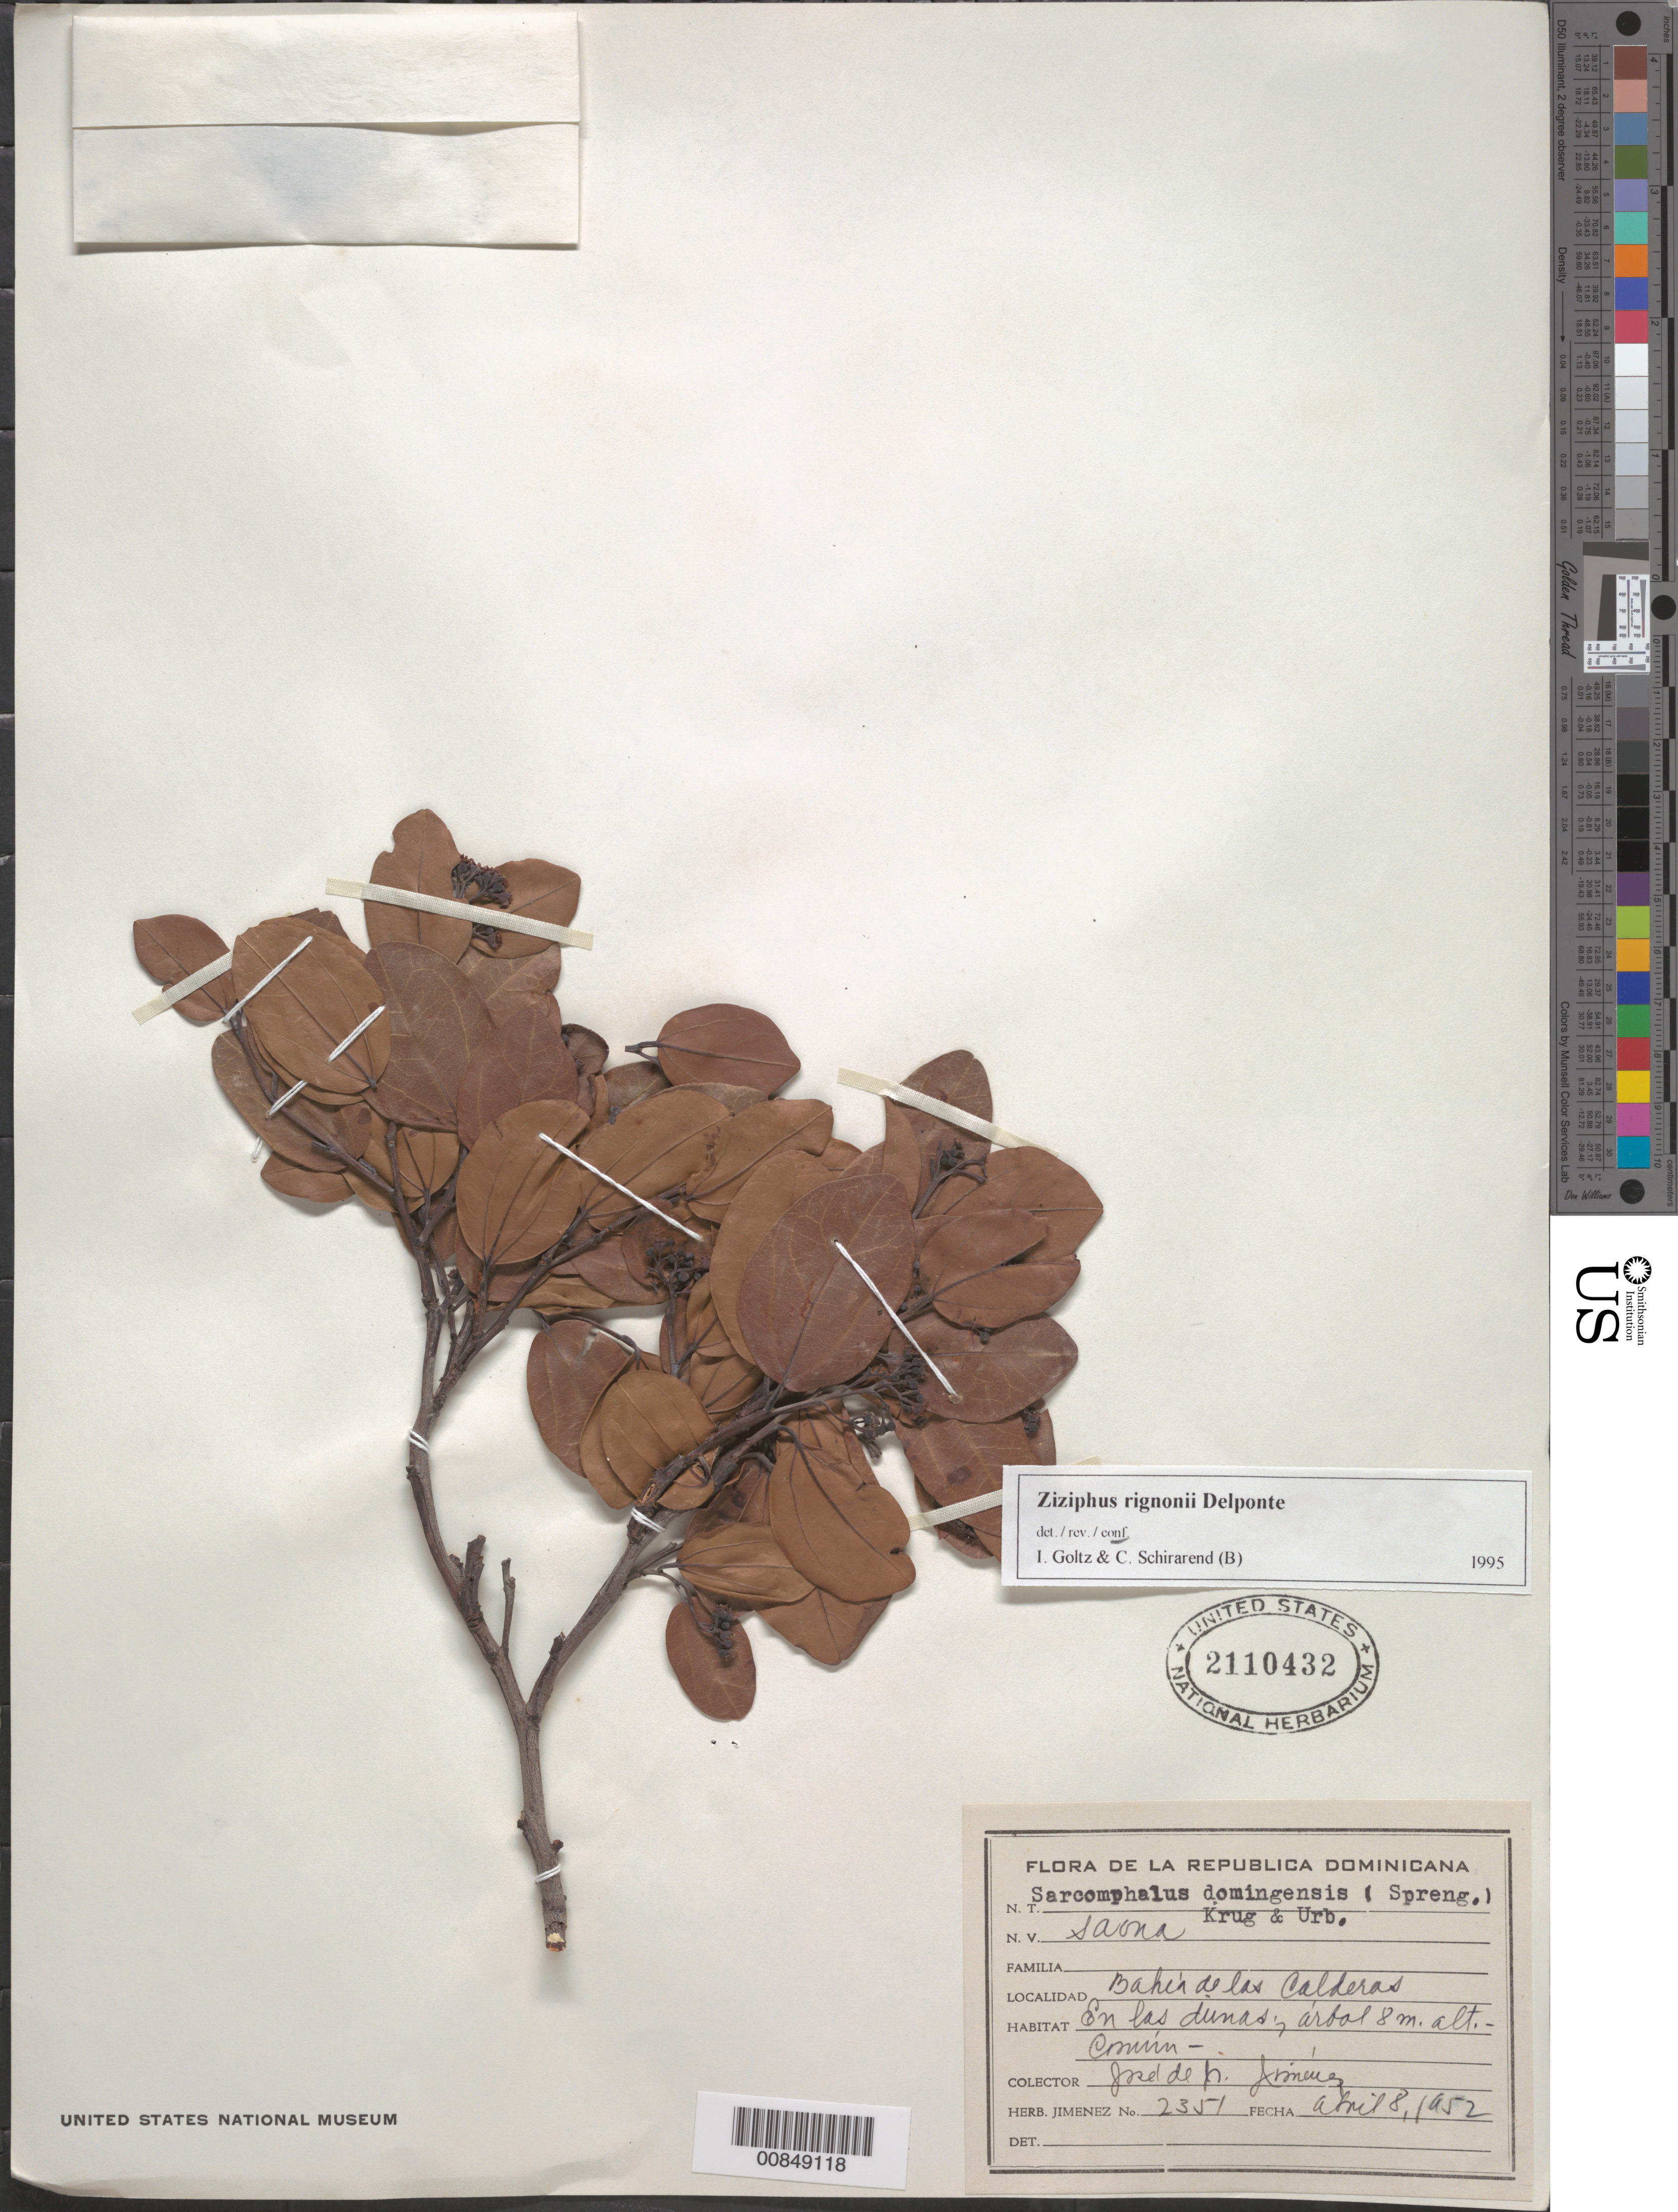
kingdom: Plantae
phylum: Tracheophyta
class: Magnoliopsida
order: Rosales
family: Rhamnaceae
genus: Sarcomphalus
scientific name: Sarcomphalus domingensis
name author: (Spreng.) Krug & Urb.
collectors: J. J. Jiménez Almonte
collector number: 2351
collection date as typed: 08 Apr 1952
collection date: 1952-04-08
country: Dominican Republic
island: Hispaniola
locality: Bahia de las Calderas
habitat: En las dunas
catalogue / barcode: US 2110432